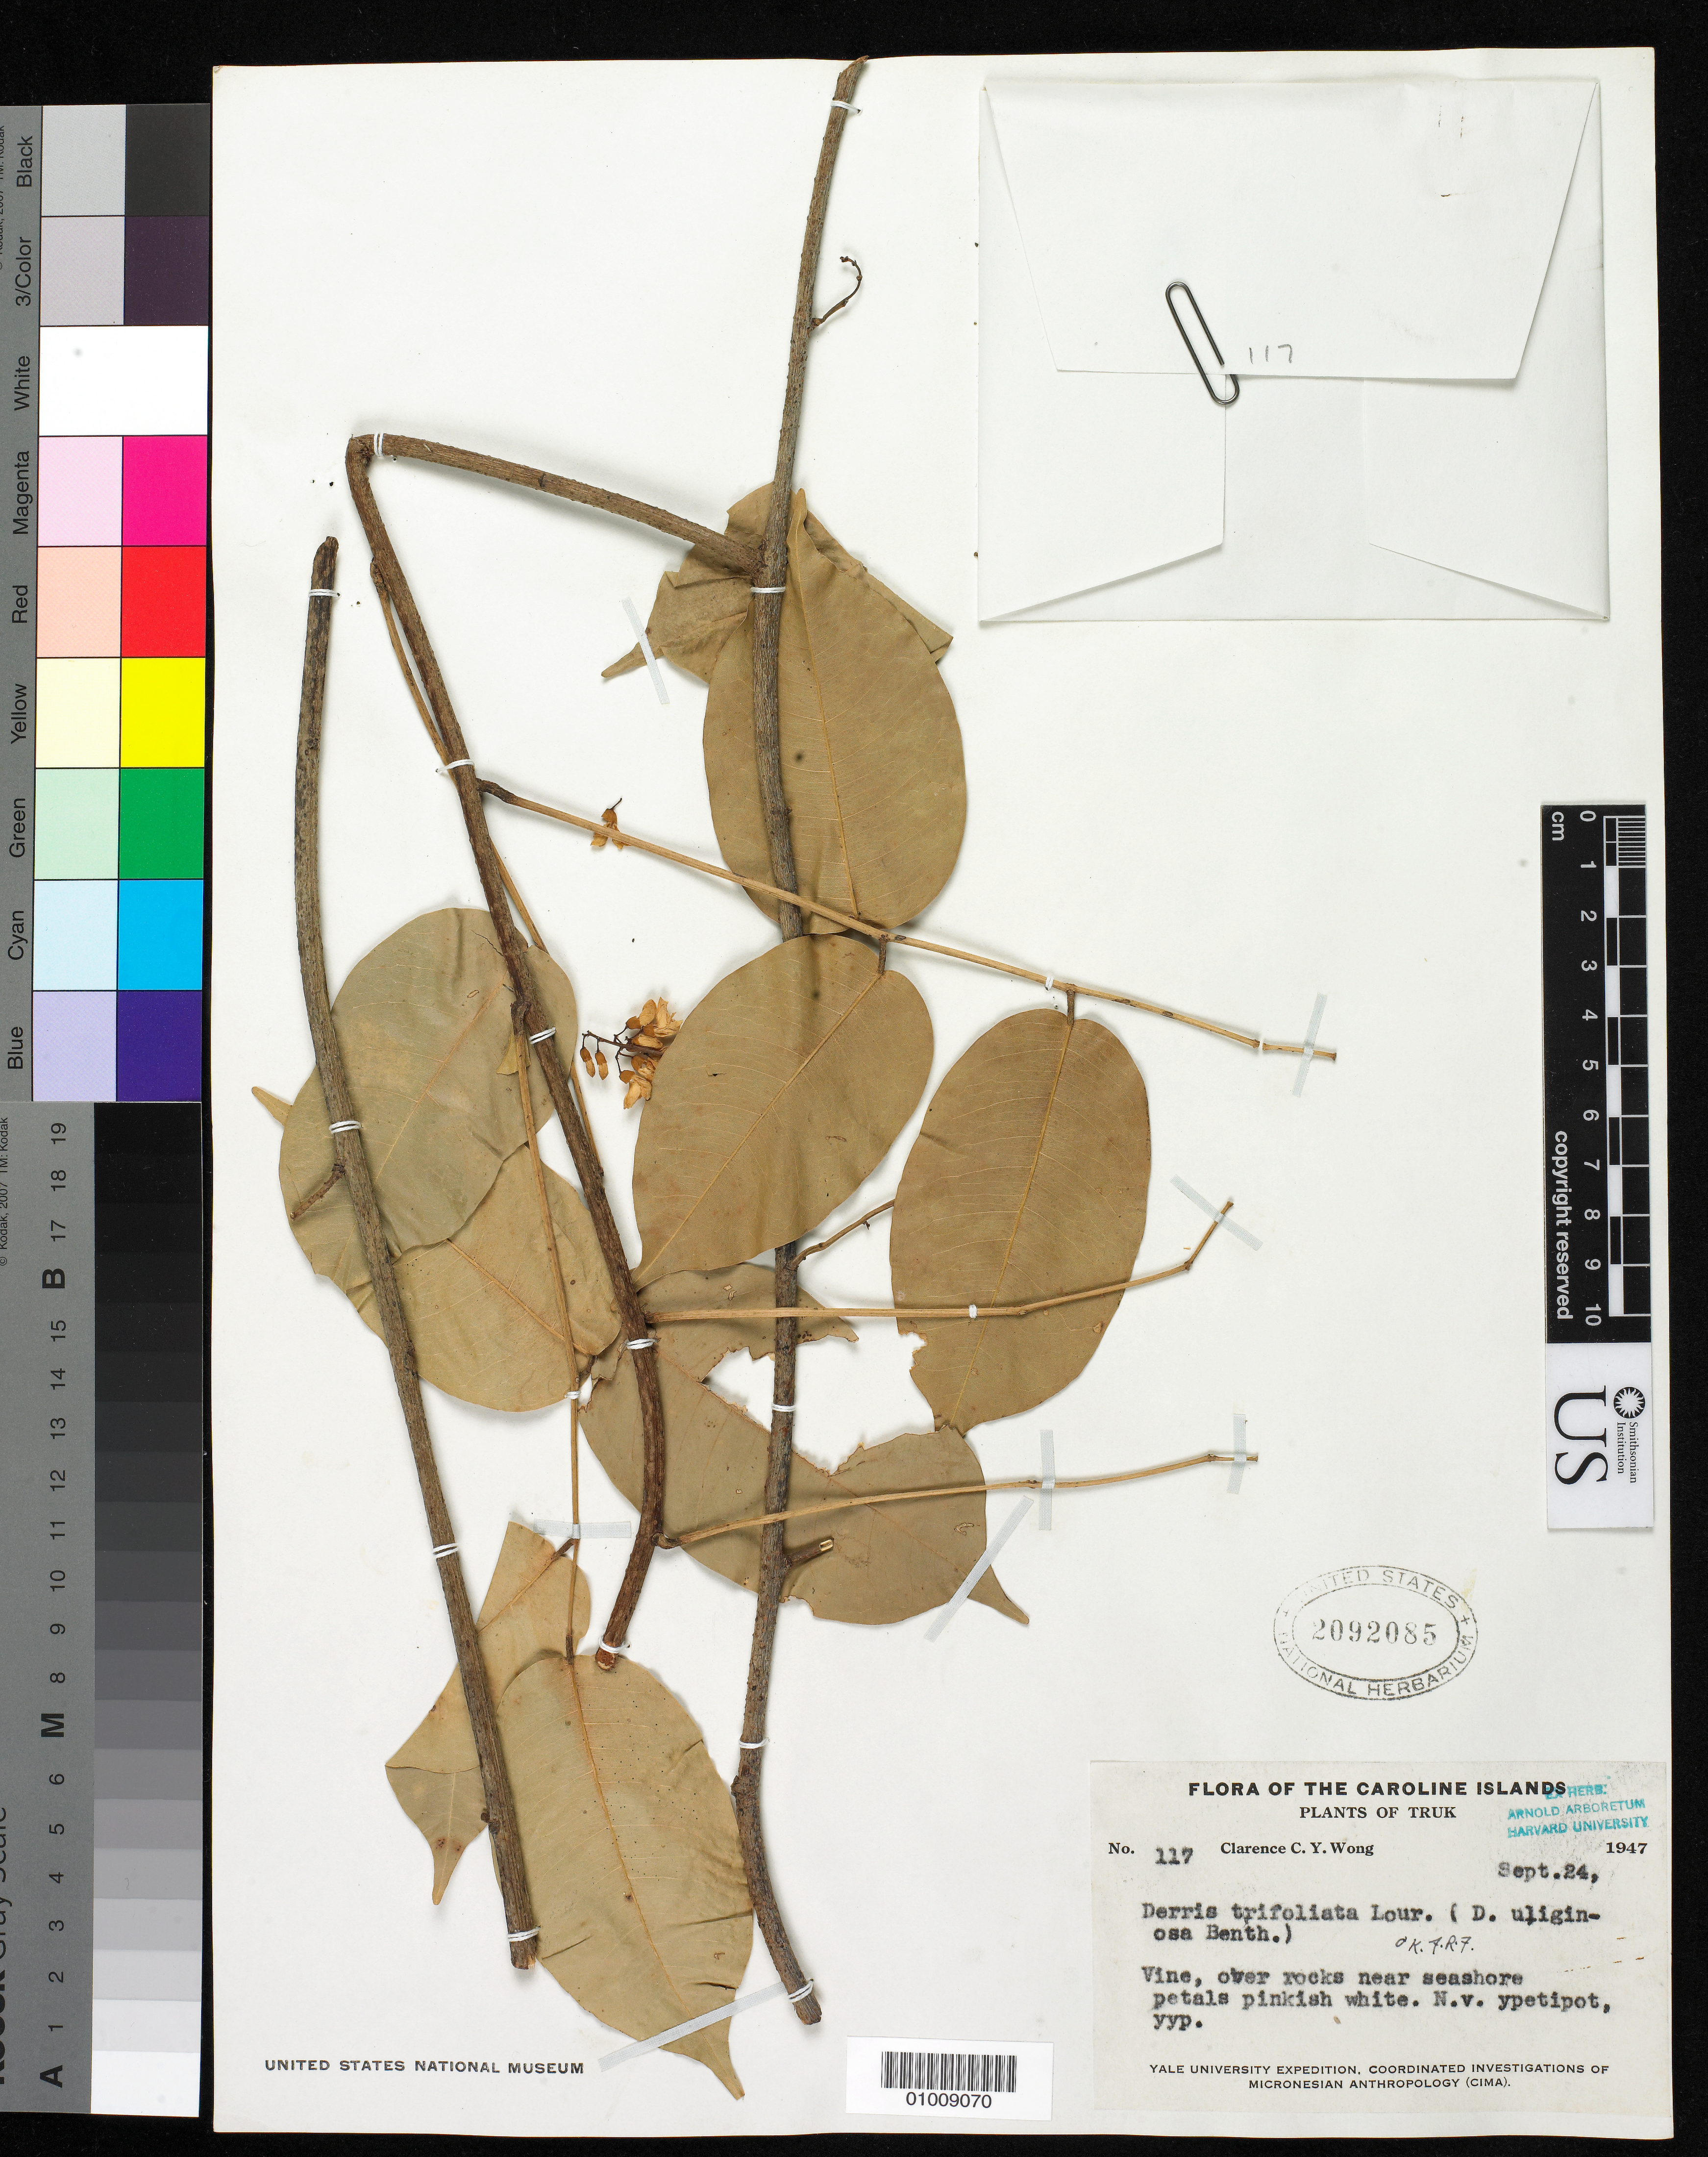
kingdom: Plantae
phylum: Tracheophyta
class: Magnoliopsida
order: Fabales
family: Fabaceae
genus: Derris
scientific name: Derris trifoliata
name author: Lour.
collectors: C. Wong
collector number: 117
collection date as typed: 24 Sep 1947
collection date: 1947-09-24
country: Micronesia, Federated States of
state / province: Truk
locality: Truk, Caroline Islands. Near seashore.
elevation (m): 0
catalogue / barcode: US 2092085